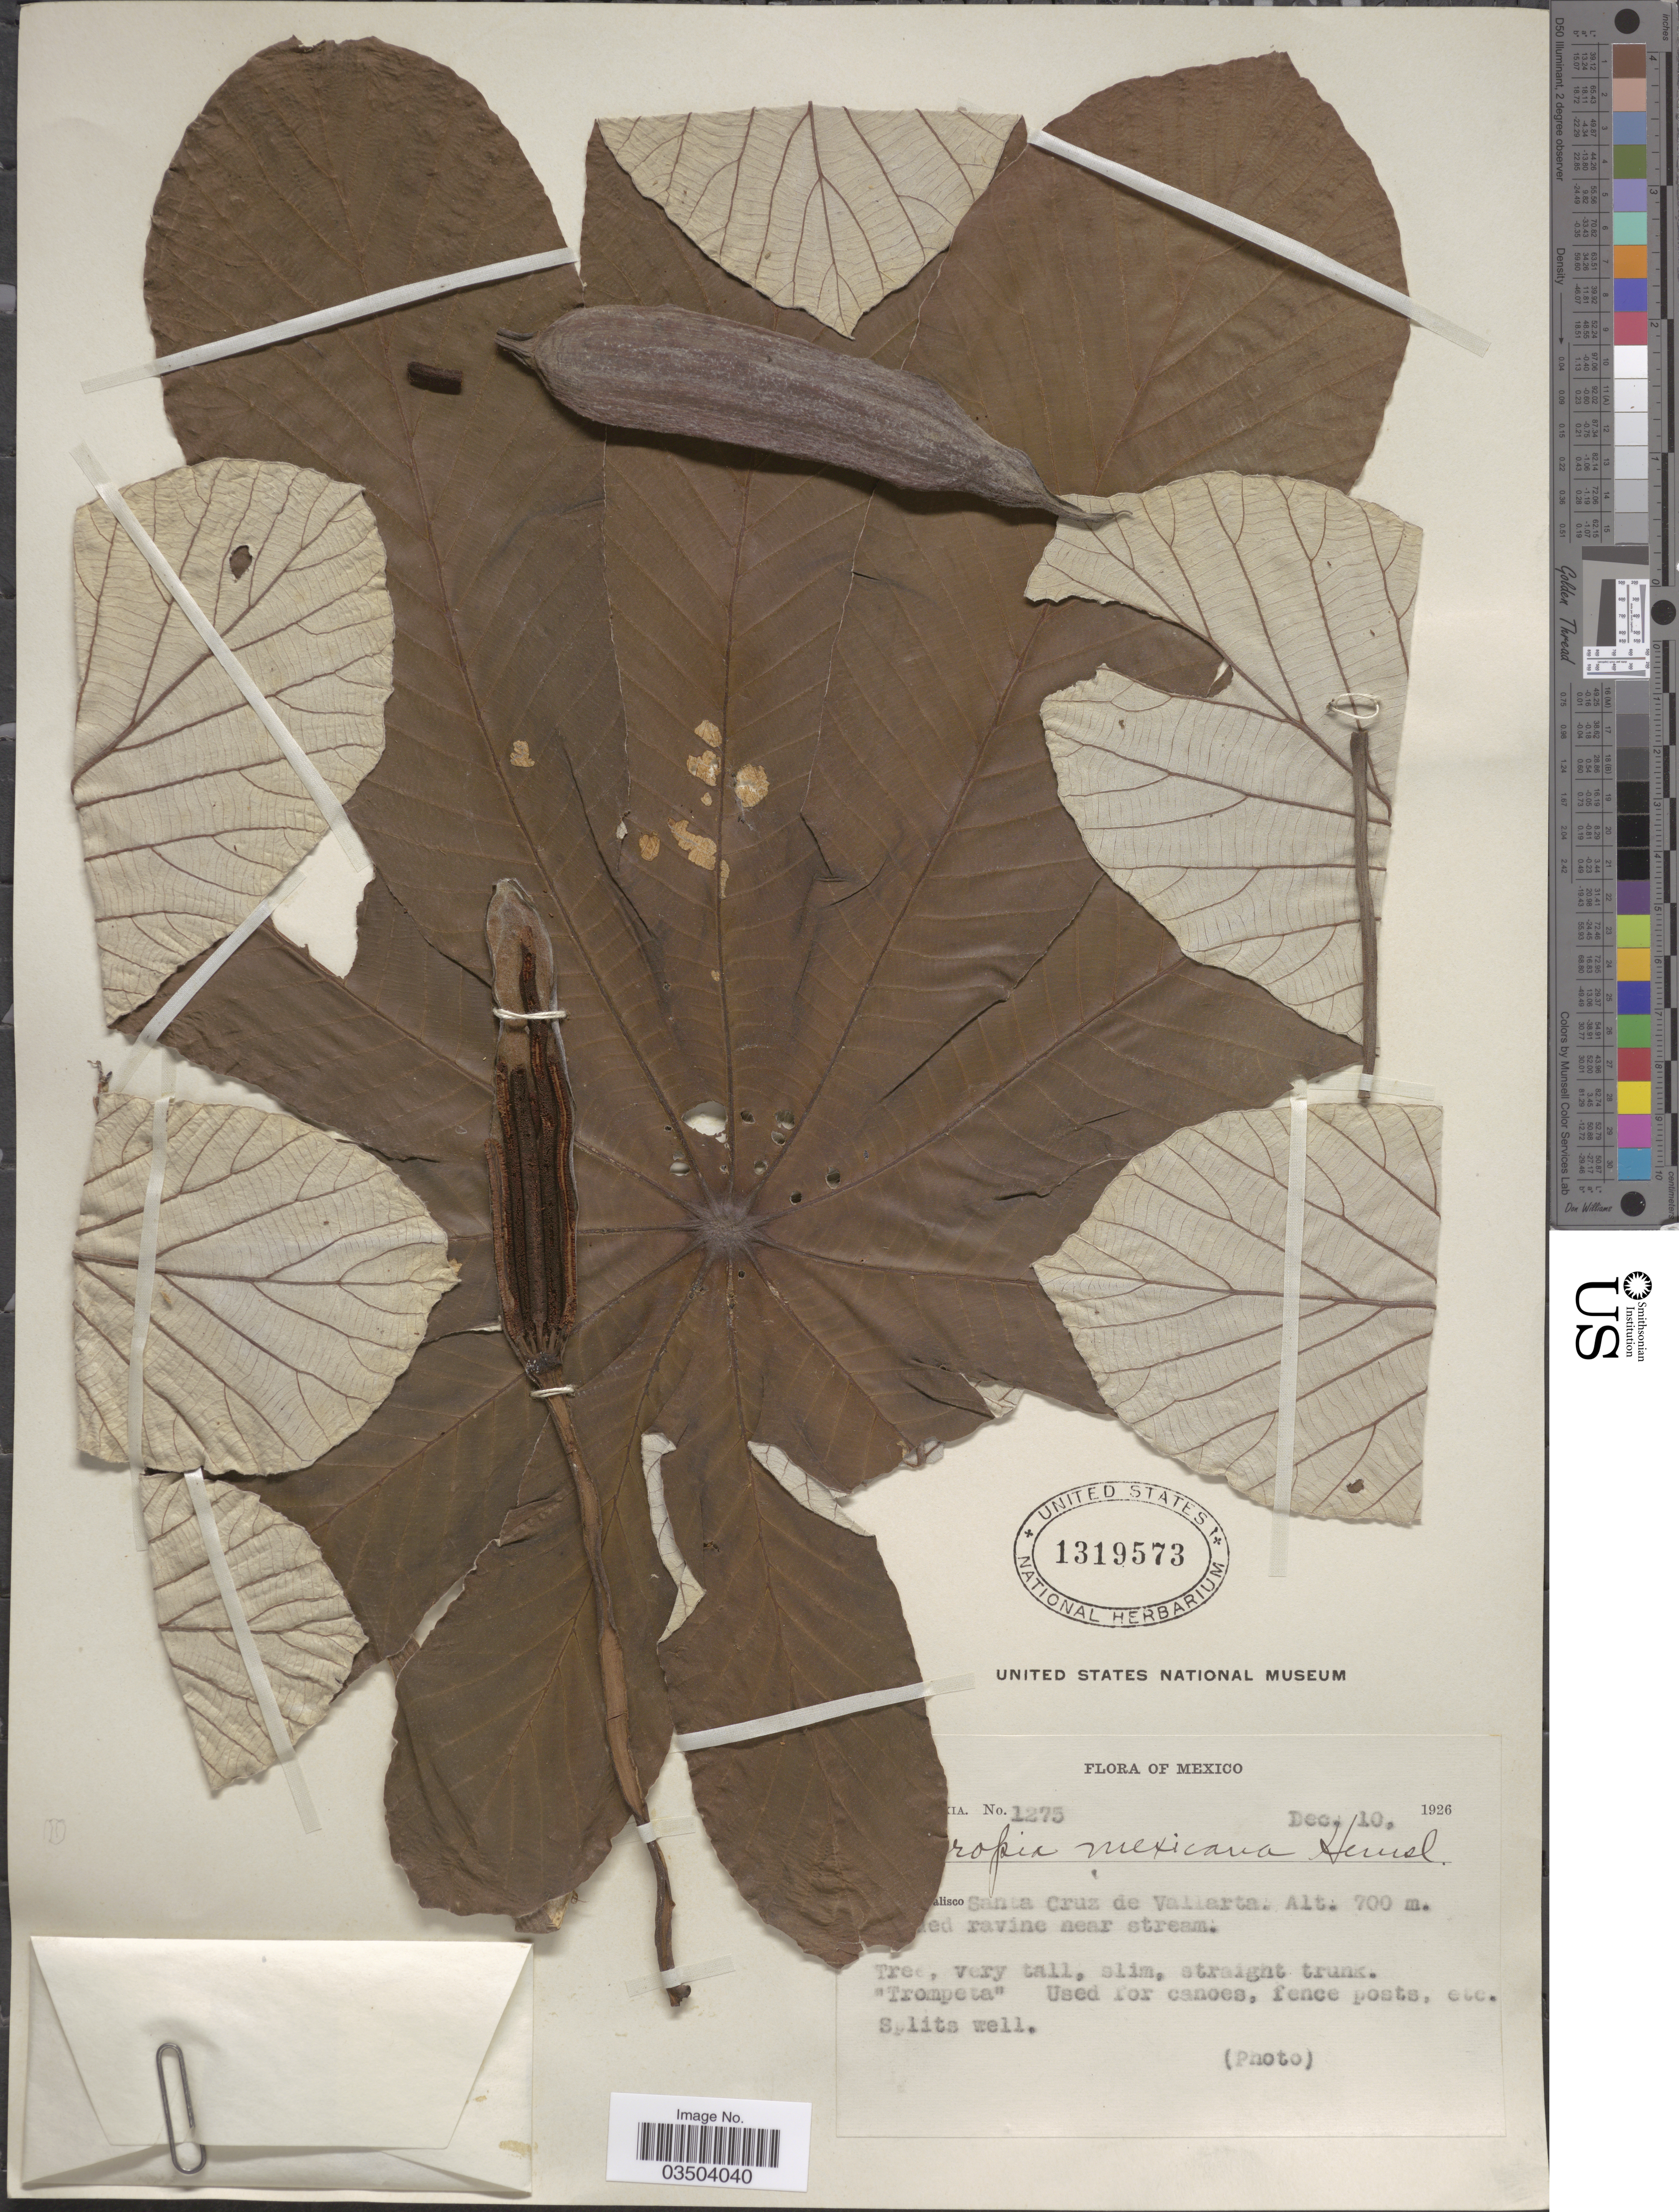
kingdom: Plantae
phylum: Tracheophyta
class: Magnoliopsida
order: Rosales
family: Urticaceae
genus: Cecropia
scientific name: Cecropia obtusifolia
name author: Bertol.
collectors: Y. Mexia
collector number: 1275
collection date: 1926-12-10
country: Mexico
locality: Jalisco: Santa Cruz de Valiarta.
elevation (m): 700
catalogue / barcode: US 1319573